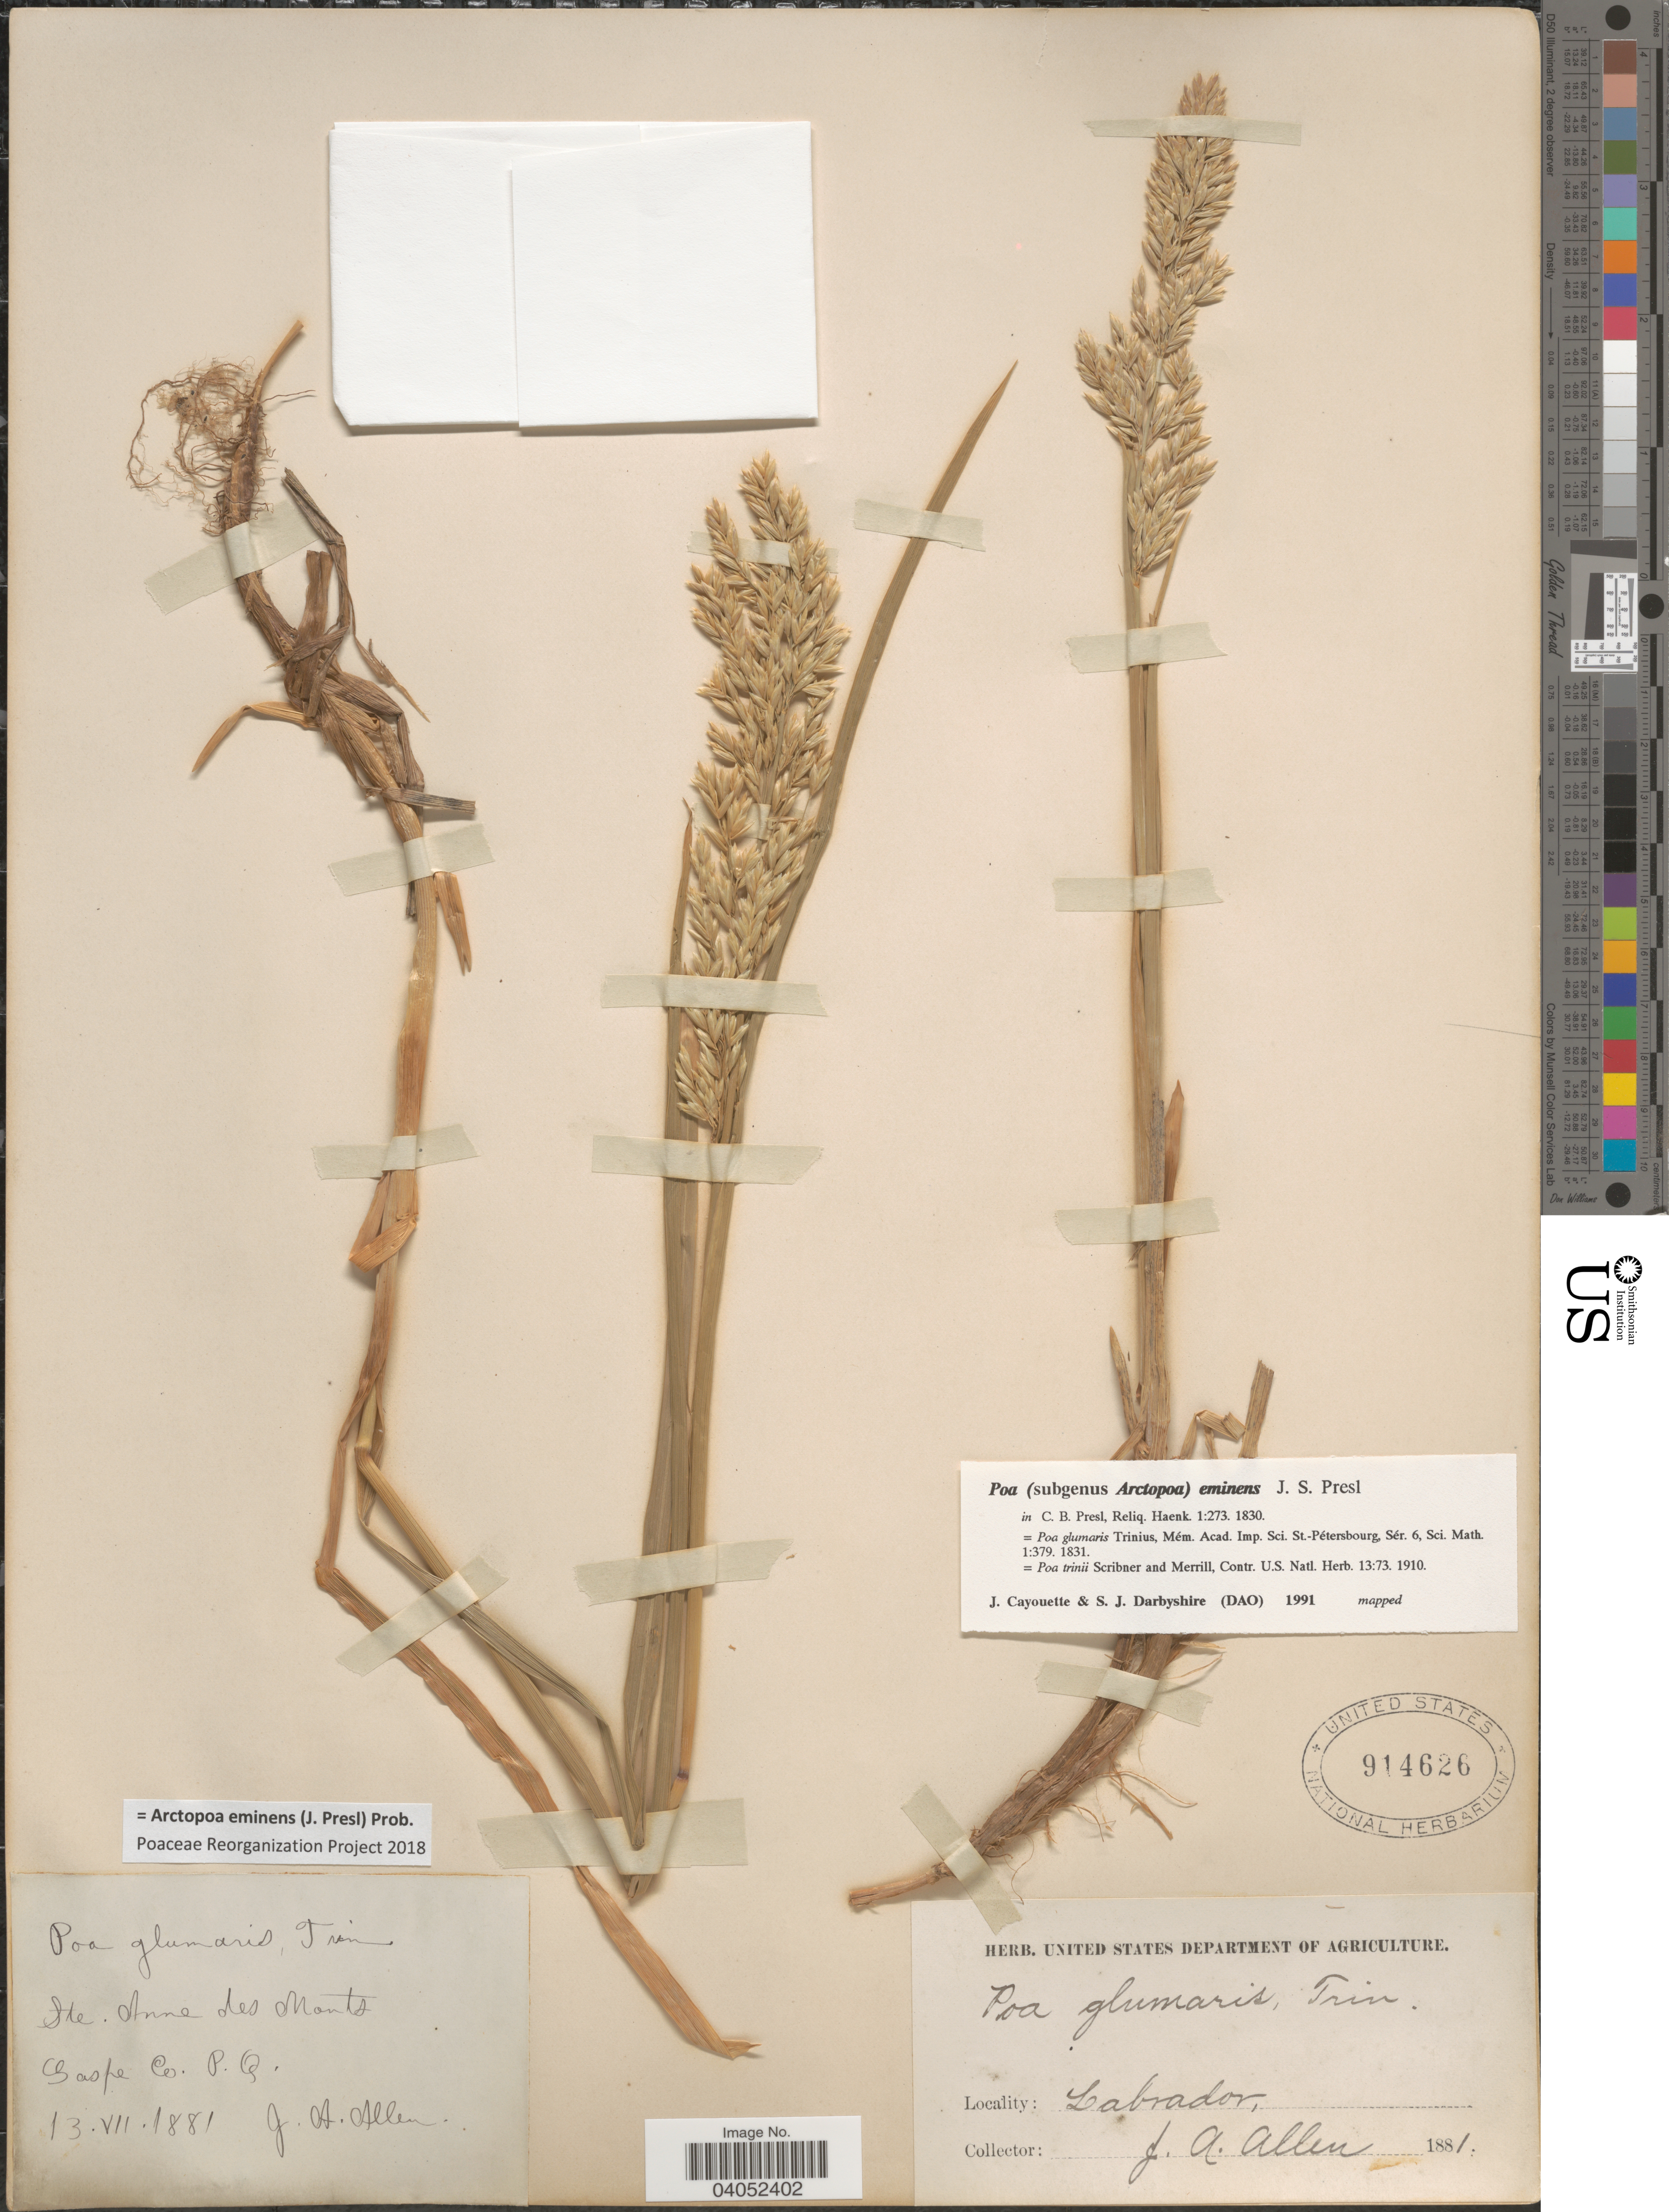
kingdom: Plantae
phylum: Tracheophyta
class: Liliopsida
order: Poales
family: Poaceae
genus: Arctopoa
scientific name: Arctopoa eminens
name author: (J. Presl) Prob.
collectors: J. Allen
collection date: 1881-07-13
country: Canada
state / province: Newfoundland and Labrador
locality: Ste. Anne des Monts. Gaspe Co. P.Q. Labrador.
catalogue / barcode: US 914626